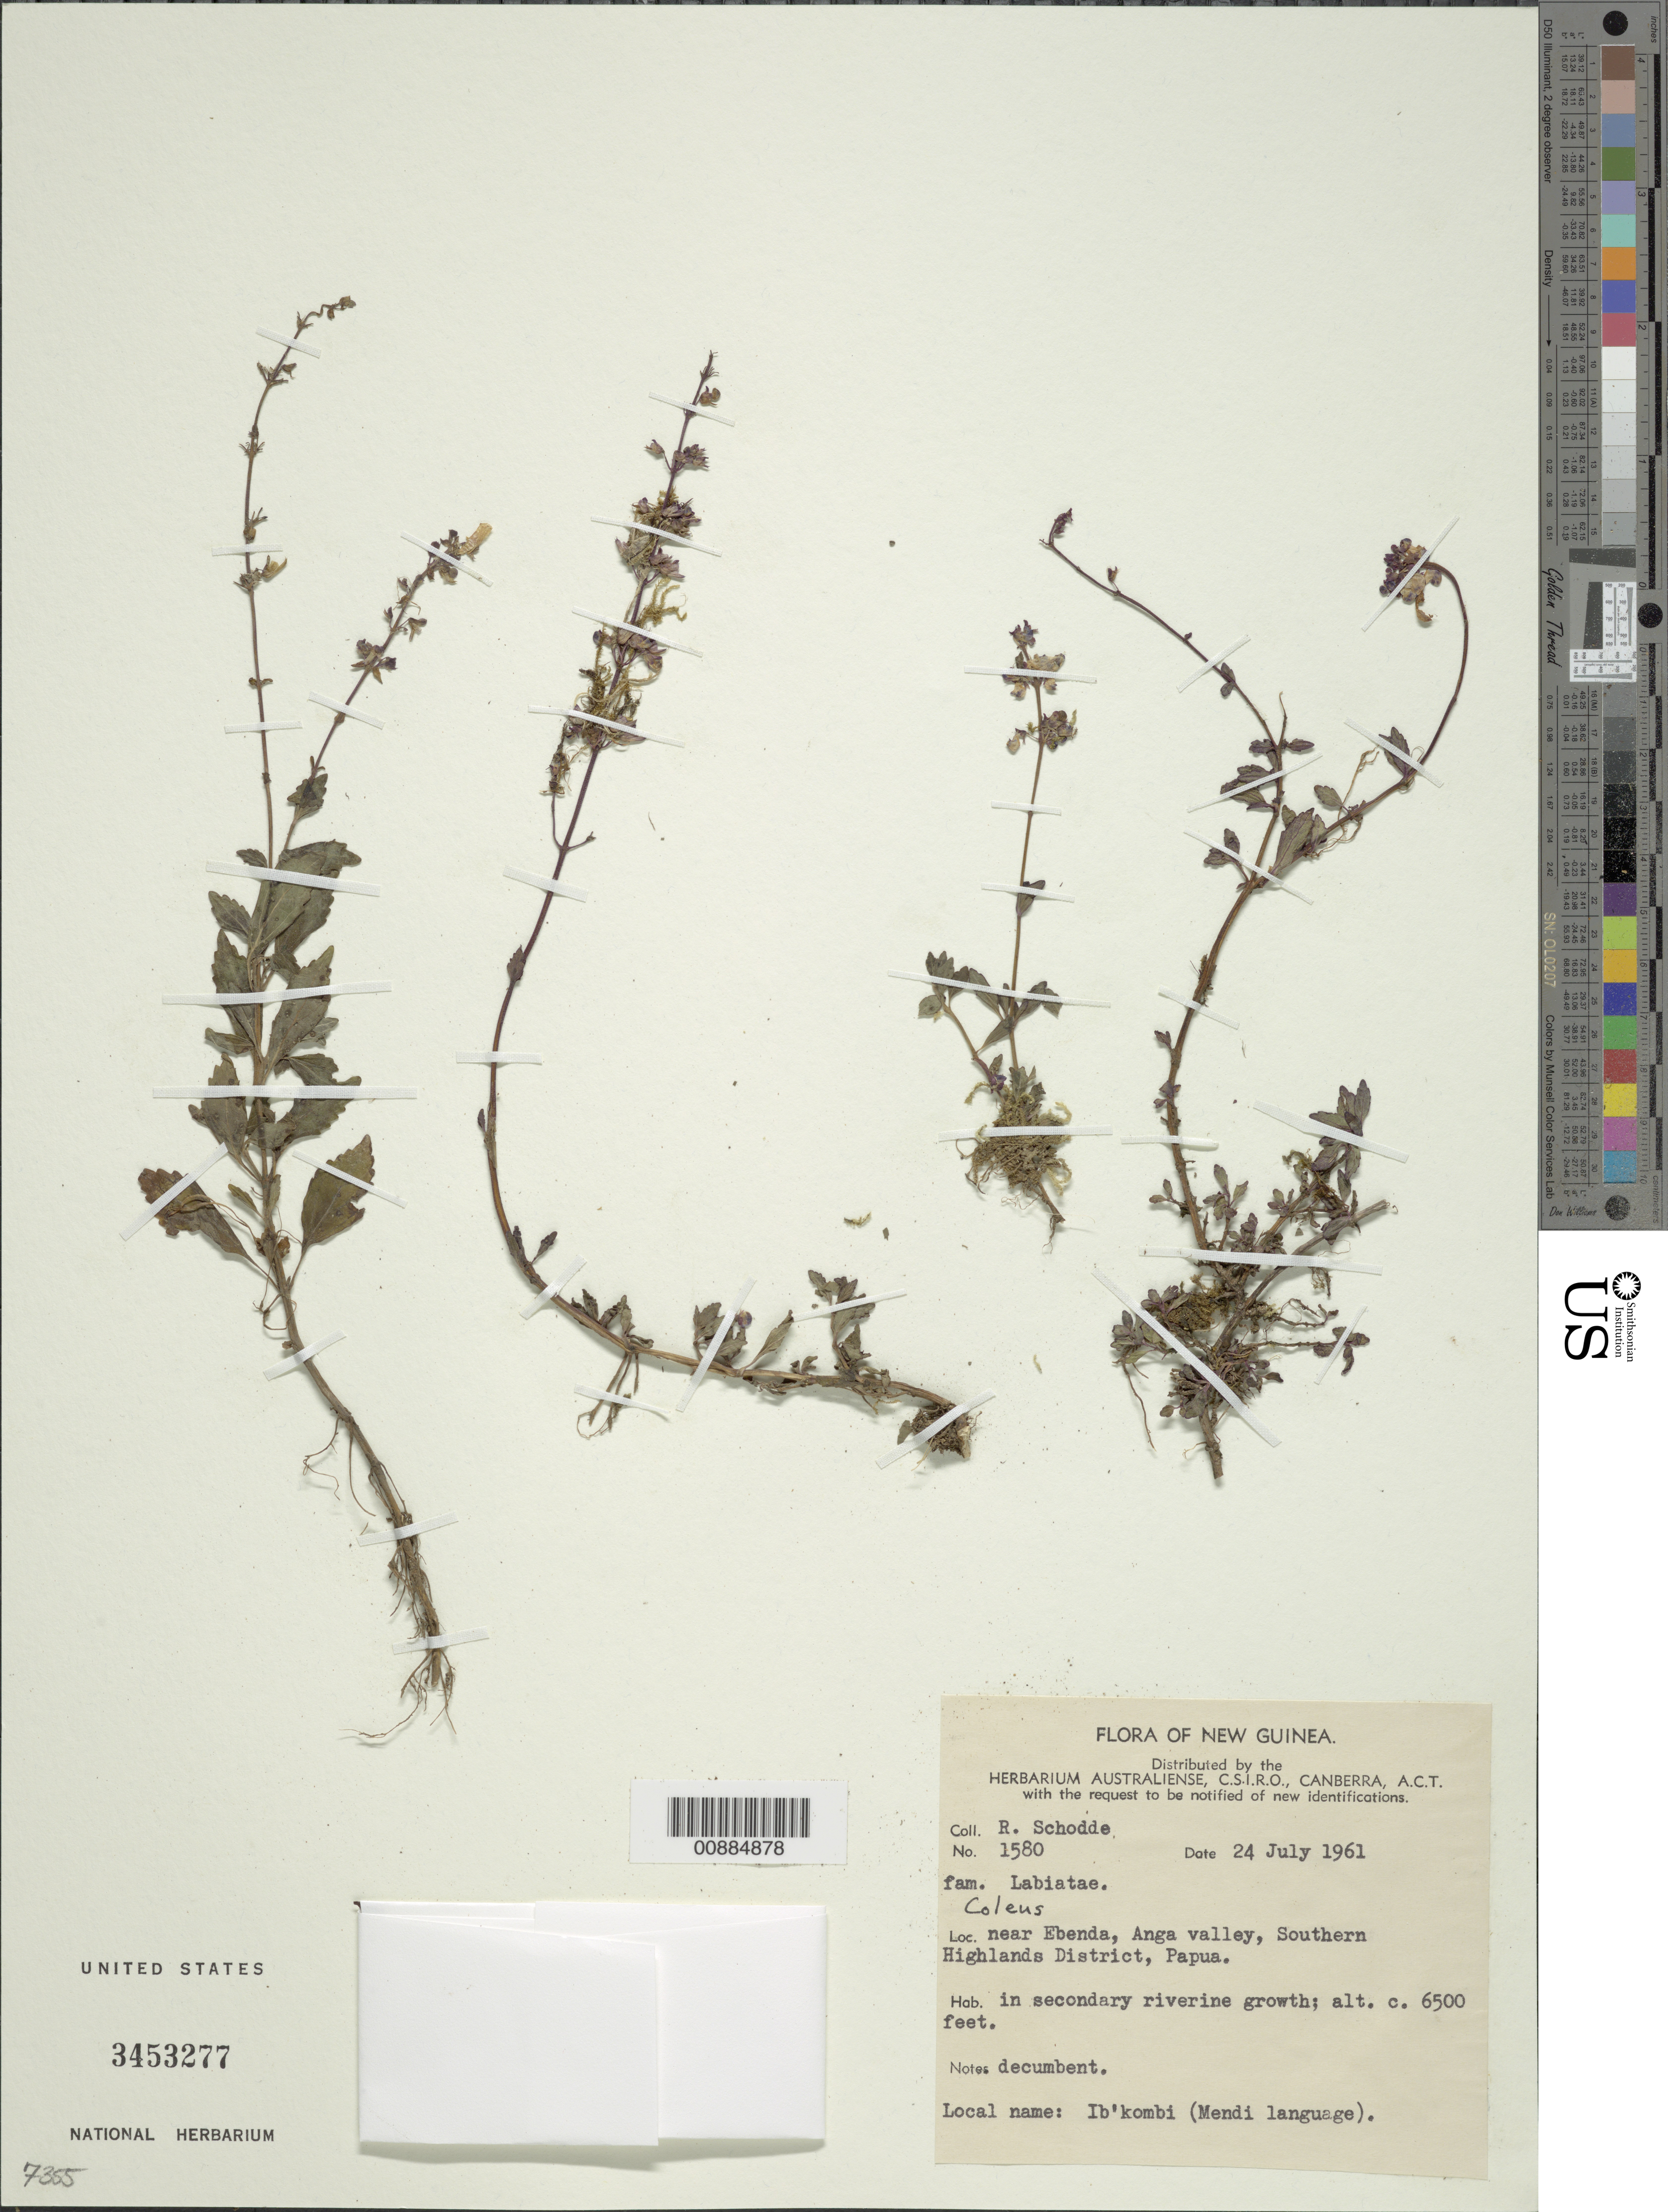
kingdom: Plantae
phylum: Tracheophyta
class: Magnoliopsida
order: Lamiales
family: Lamiaceae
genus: Coleus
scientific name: Coleus sp.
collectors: R. Schodde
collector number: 1580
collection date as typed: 24 Jul 1961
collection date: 1961-07-24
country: Papua New Guinea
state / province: Southern Highlands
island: New Guinea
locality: Near Ebenda, Anga valley, Southern Highlands District, Papua.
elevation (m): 1981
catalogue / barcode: US 3453277